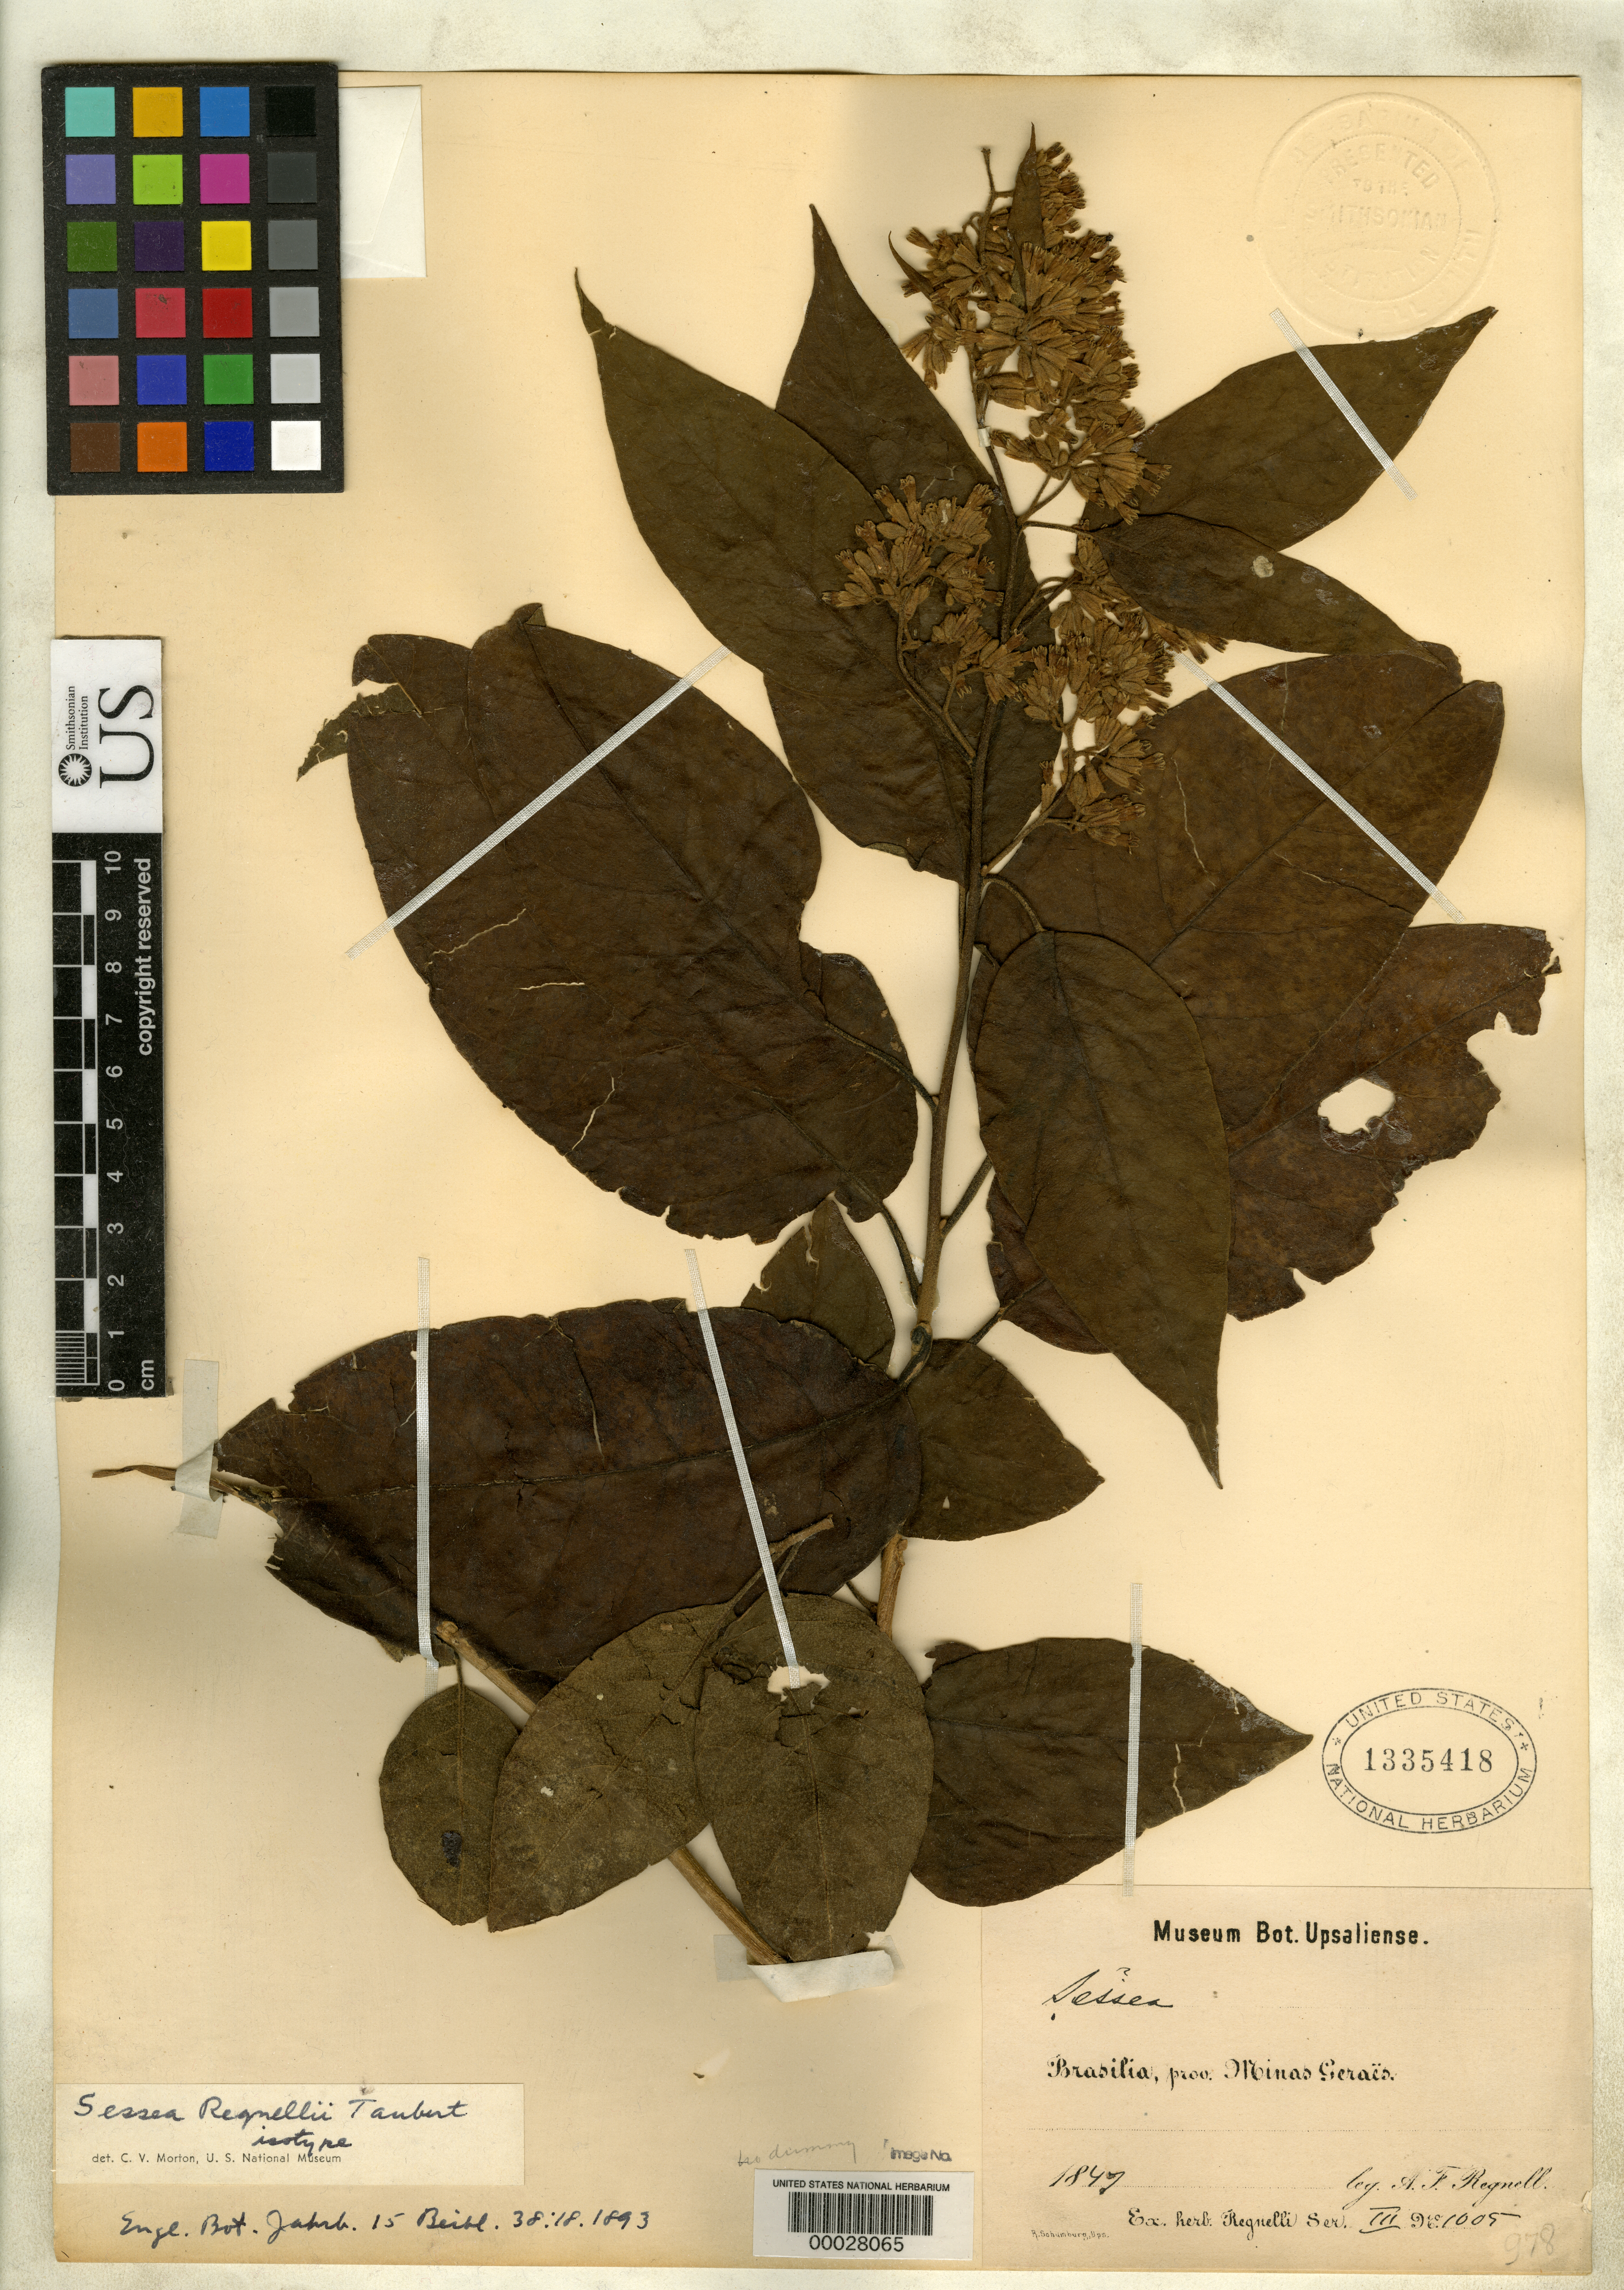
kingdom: Plantae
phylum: Tracheophyta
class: Magnoliopsida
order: Solanales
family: Solanaceae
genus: Sessea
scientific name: Sessea regnellii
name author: Taub.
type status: Type Collection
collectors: A. F. Regnell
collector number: III 1005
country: Brazil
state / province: Minas Gerais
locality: Near Caldas.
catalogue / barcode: US 1335418